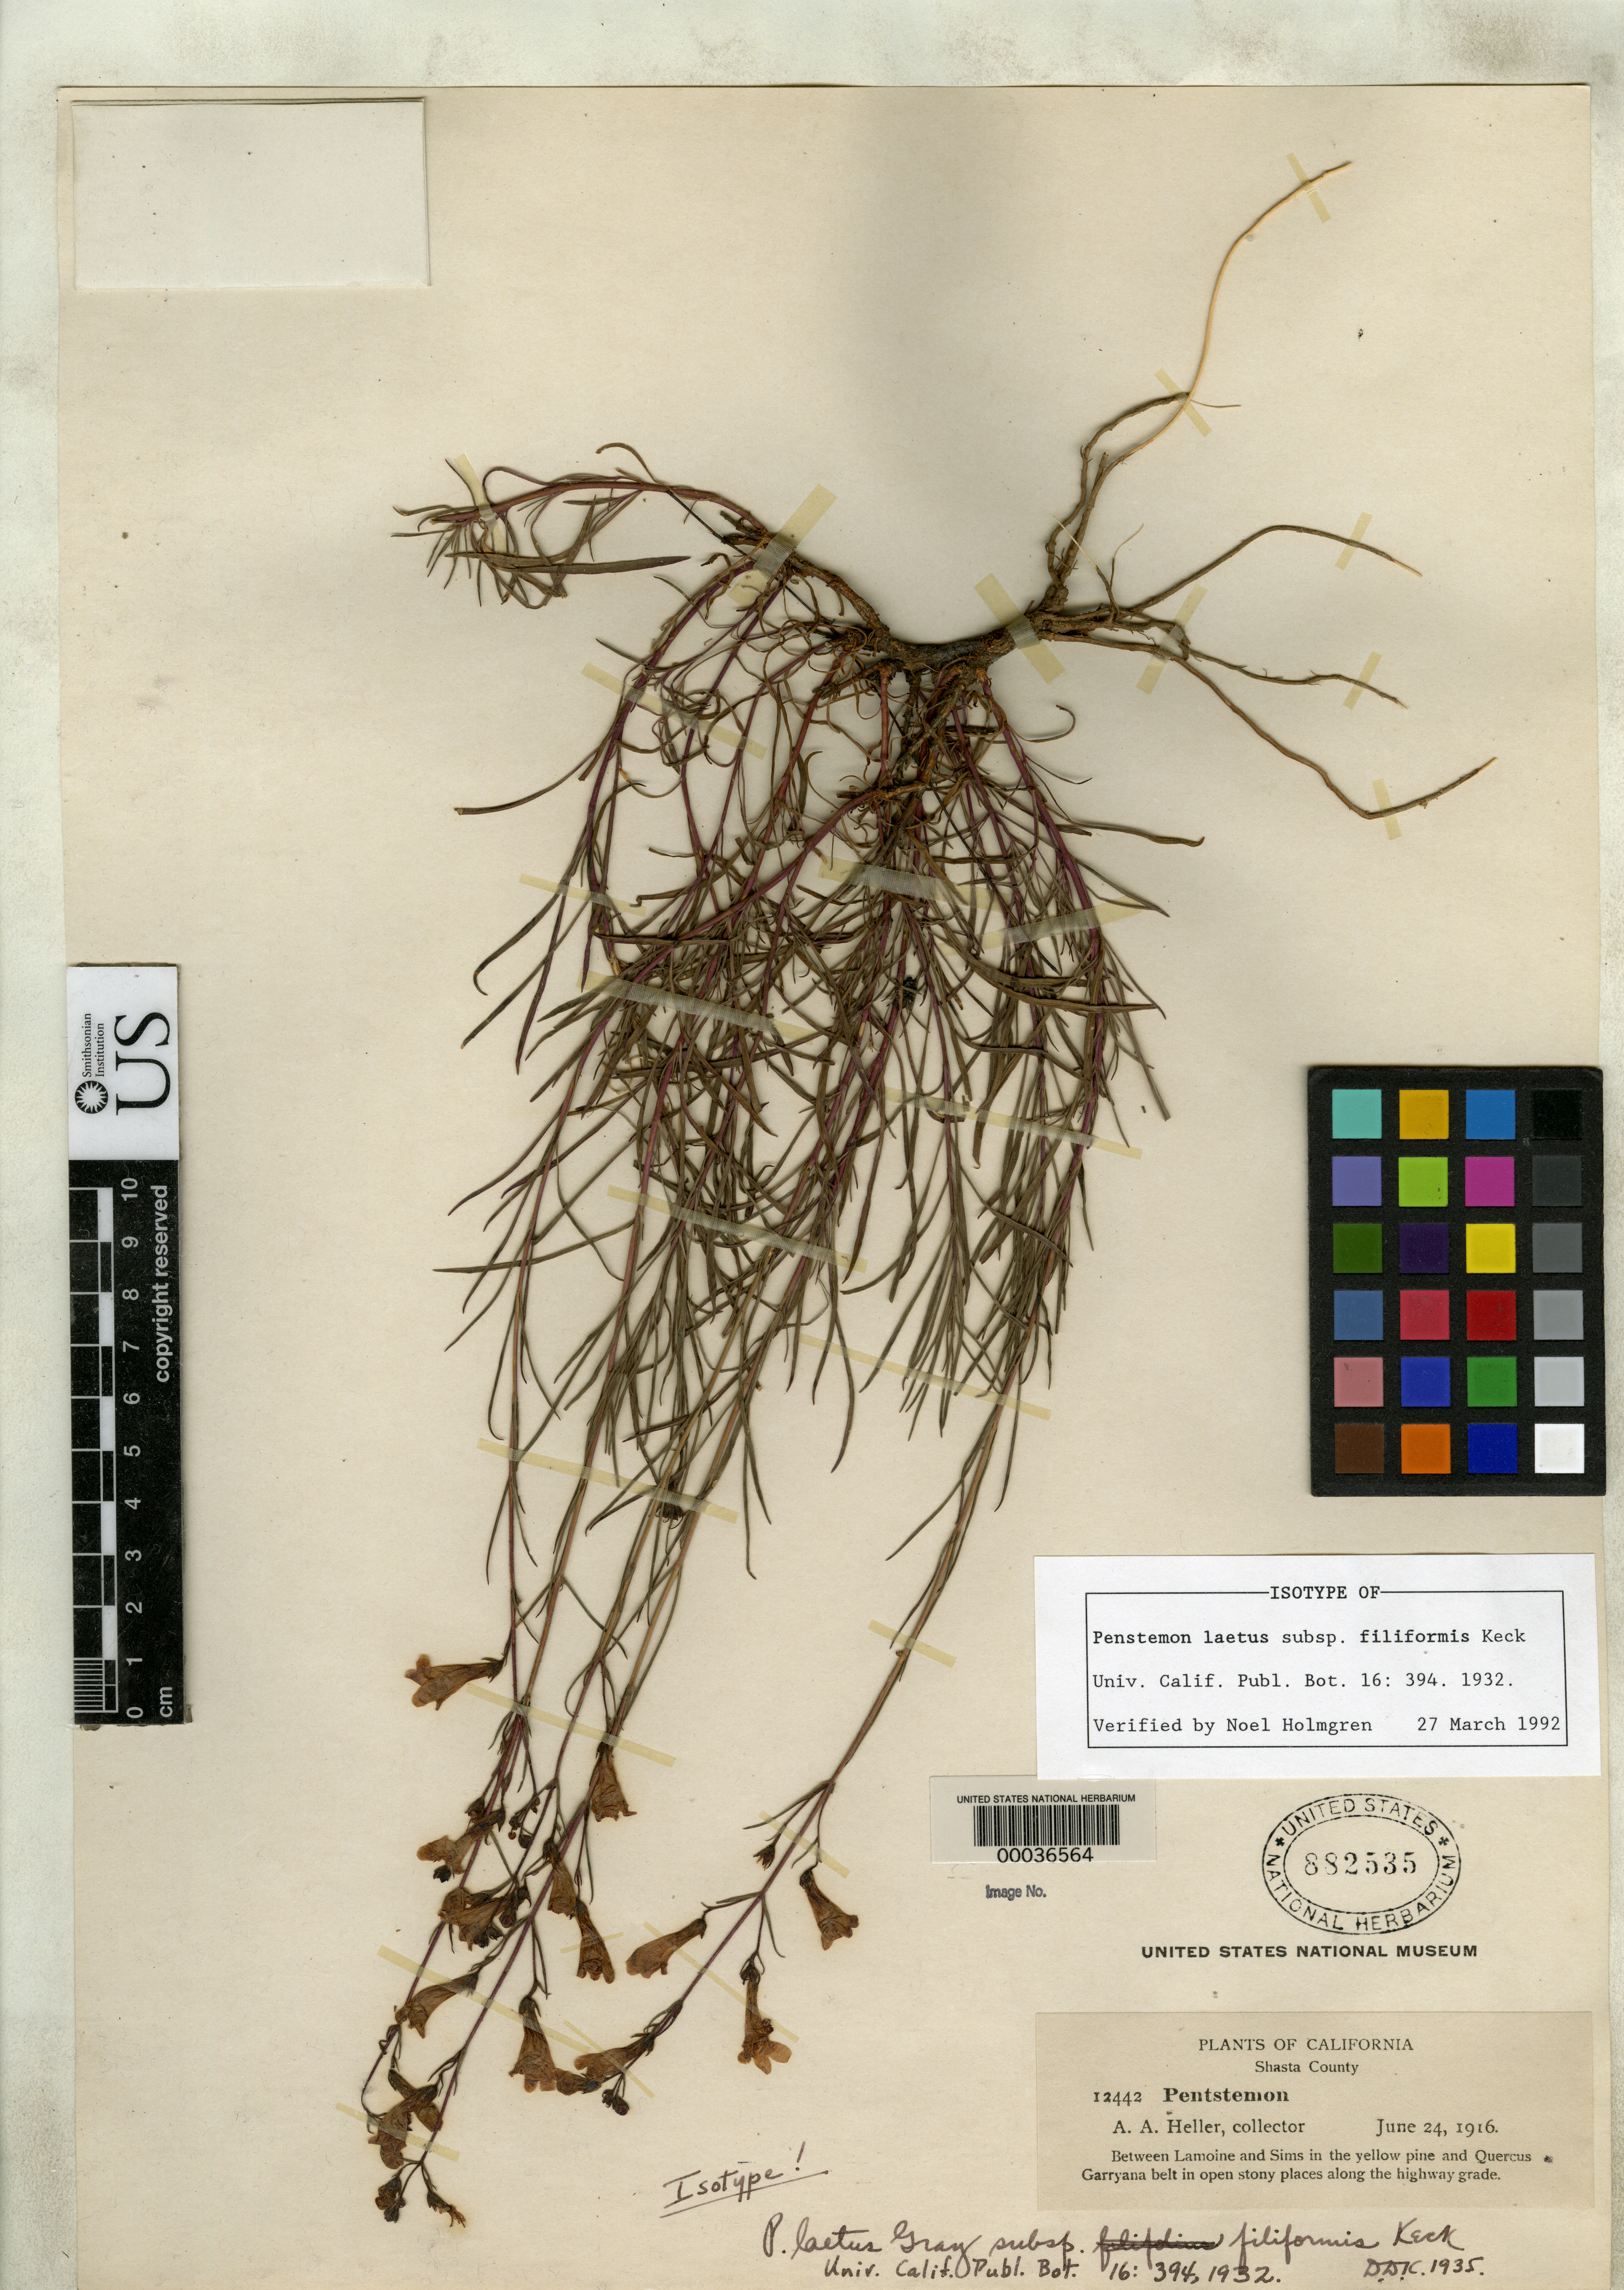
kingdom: Plantae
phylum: Tracheophyta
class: Magnoliopsida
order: Lamiales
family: Plantaginaceae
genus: Penstemon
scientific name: Penstemon laetus subsp. filiformis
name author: D.D. Keck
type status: Isotype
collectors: A. A. Heller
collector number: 12442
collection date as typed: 24 Jun 1916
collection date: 1916-06-24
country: United States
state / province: California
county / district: Shasta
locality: Sims.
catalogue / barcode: US 882535